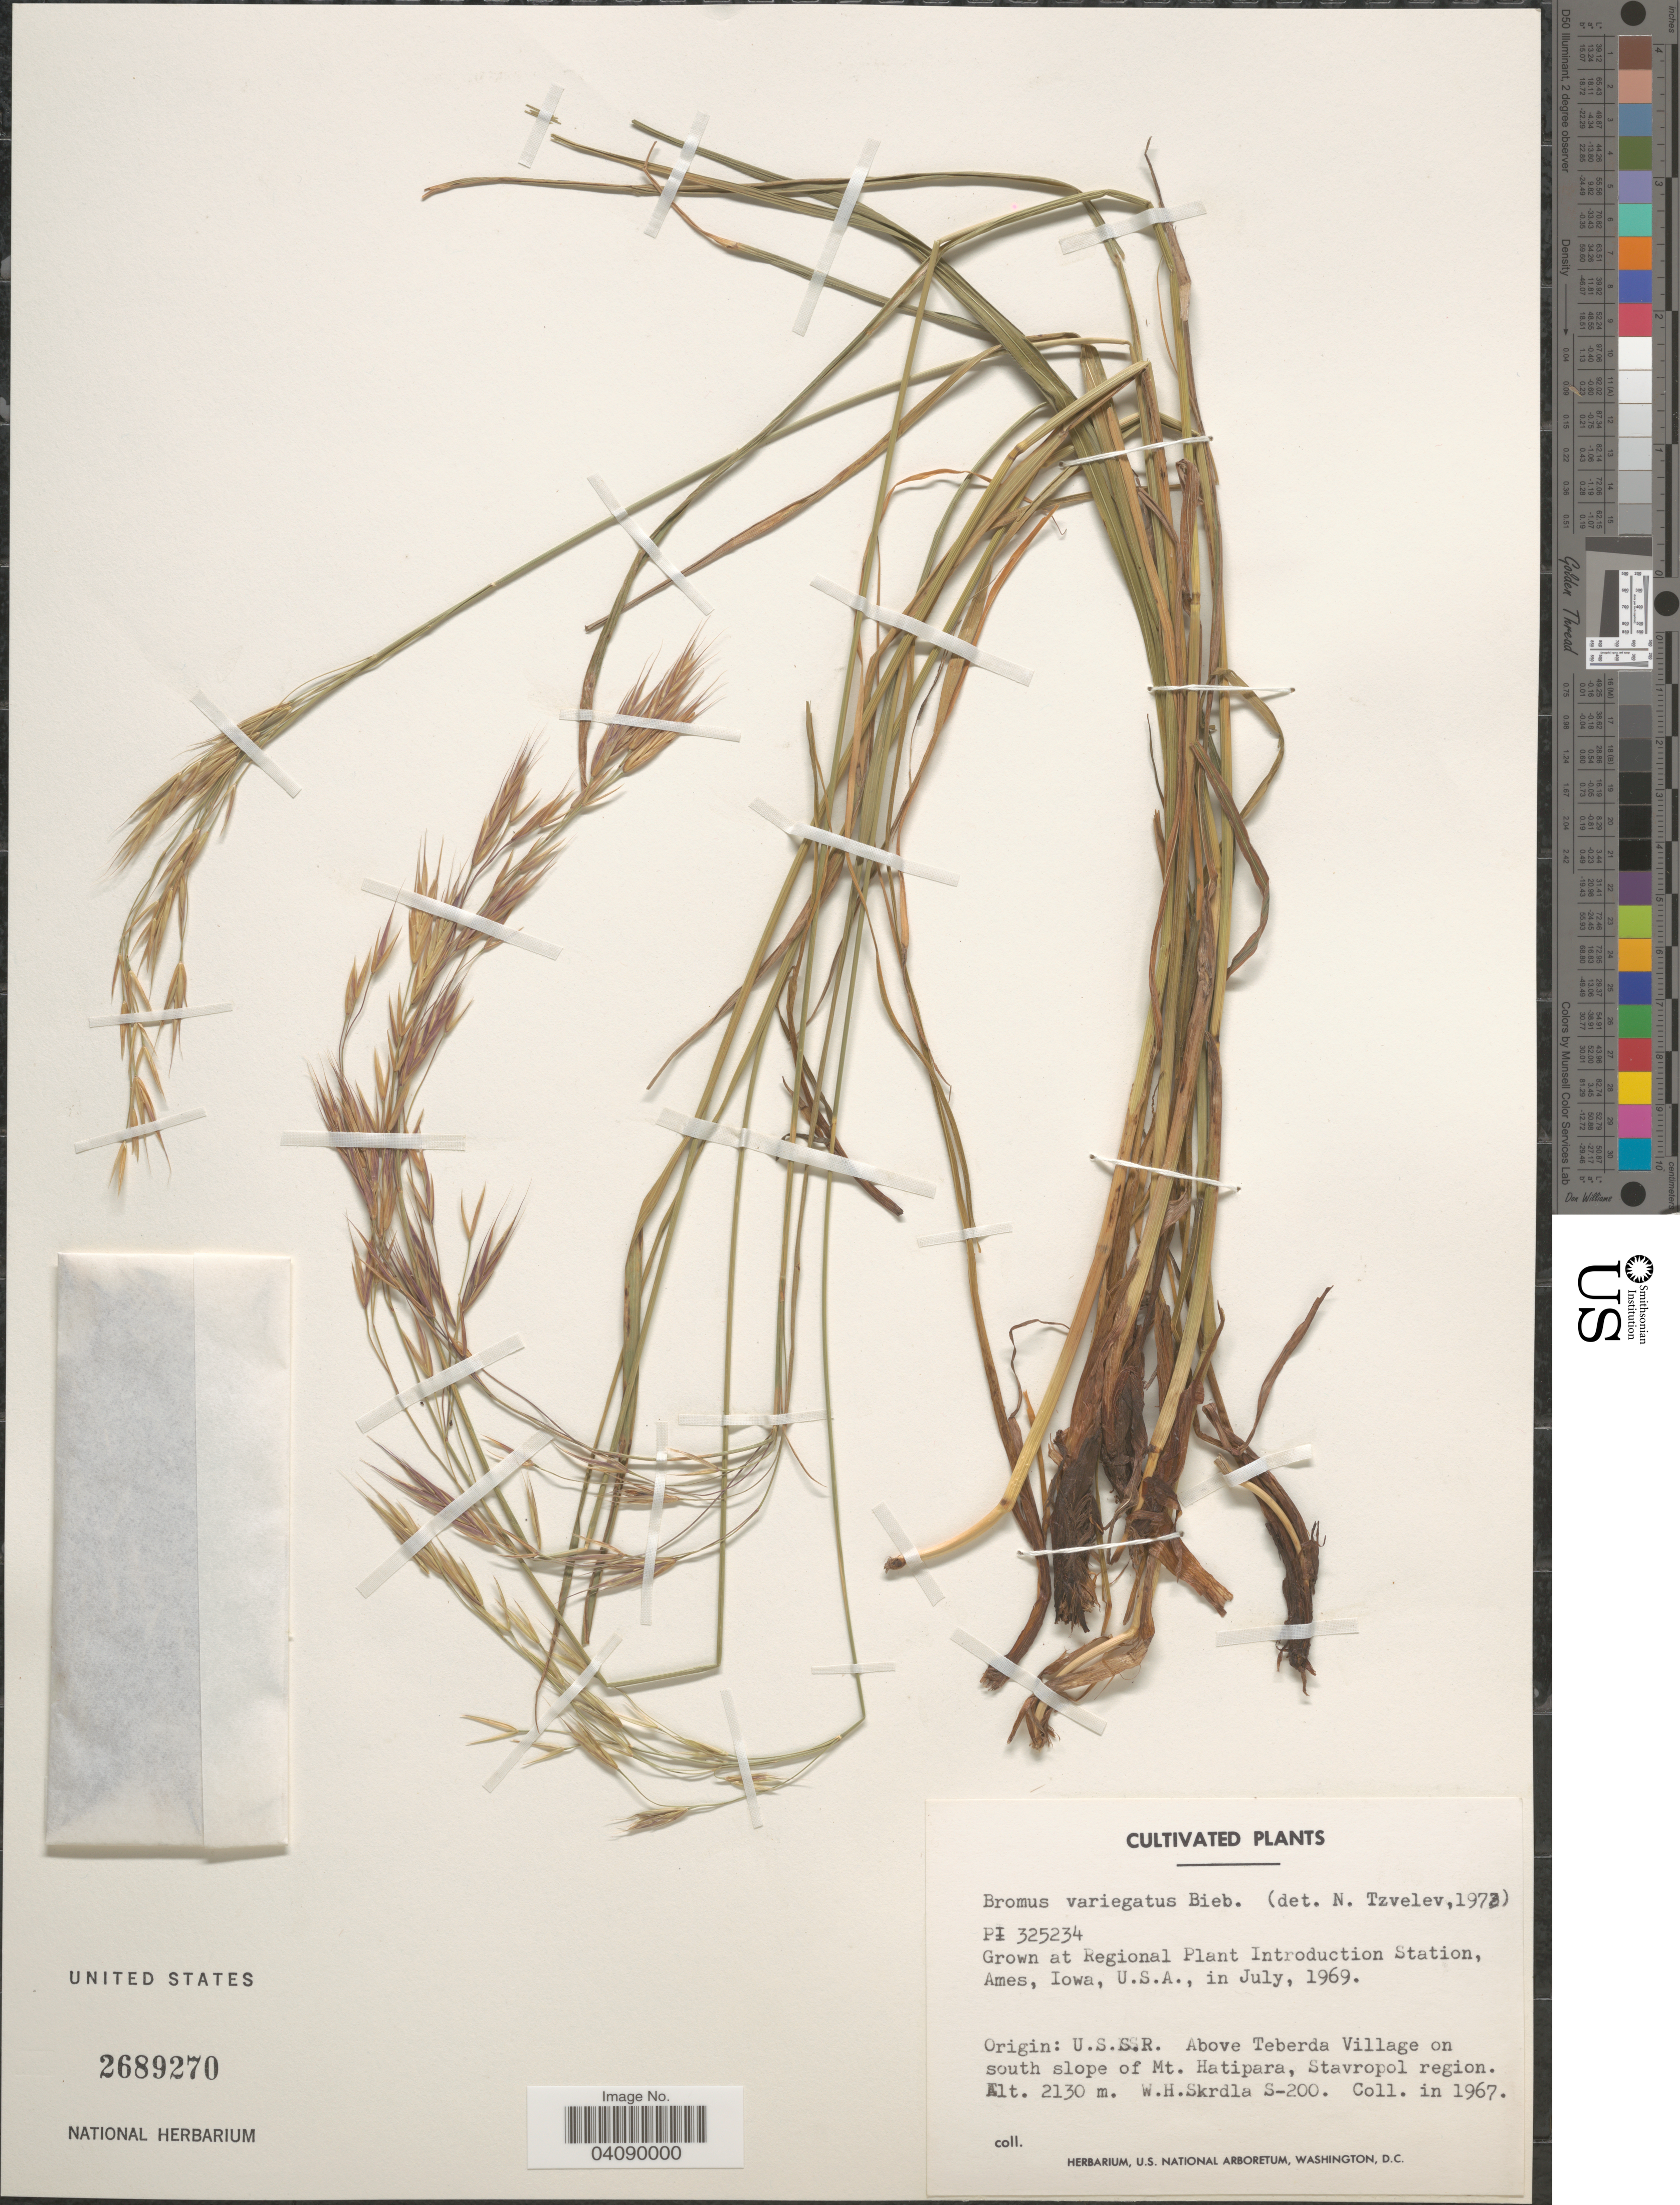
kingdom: Plantae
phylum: Tracheophyta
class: Liliopsida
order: Poales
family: Poaceae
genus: Bromus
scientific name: Bromus sp.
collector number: PI 325234?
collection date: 1969-07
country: United States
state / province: Iowa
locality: Grown at Regional Plant Introduction Station, Ames.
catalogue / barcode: US 2689270